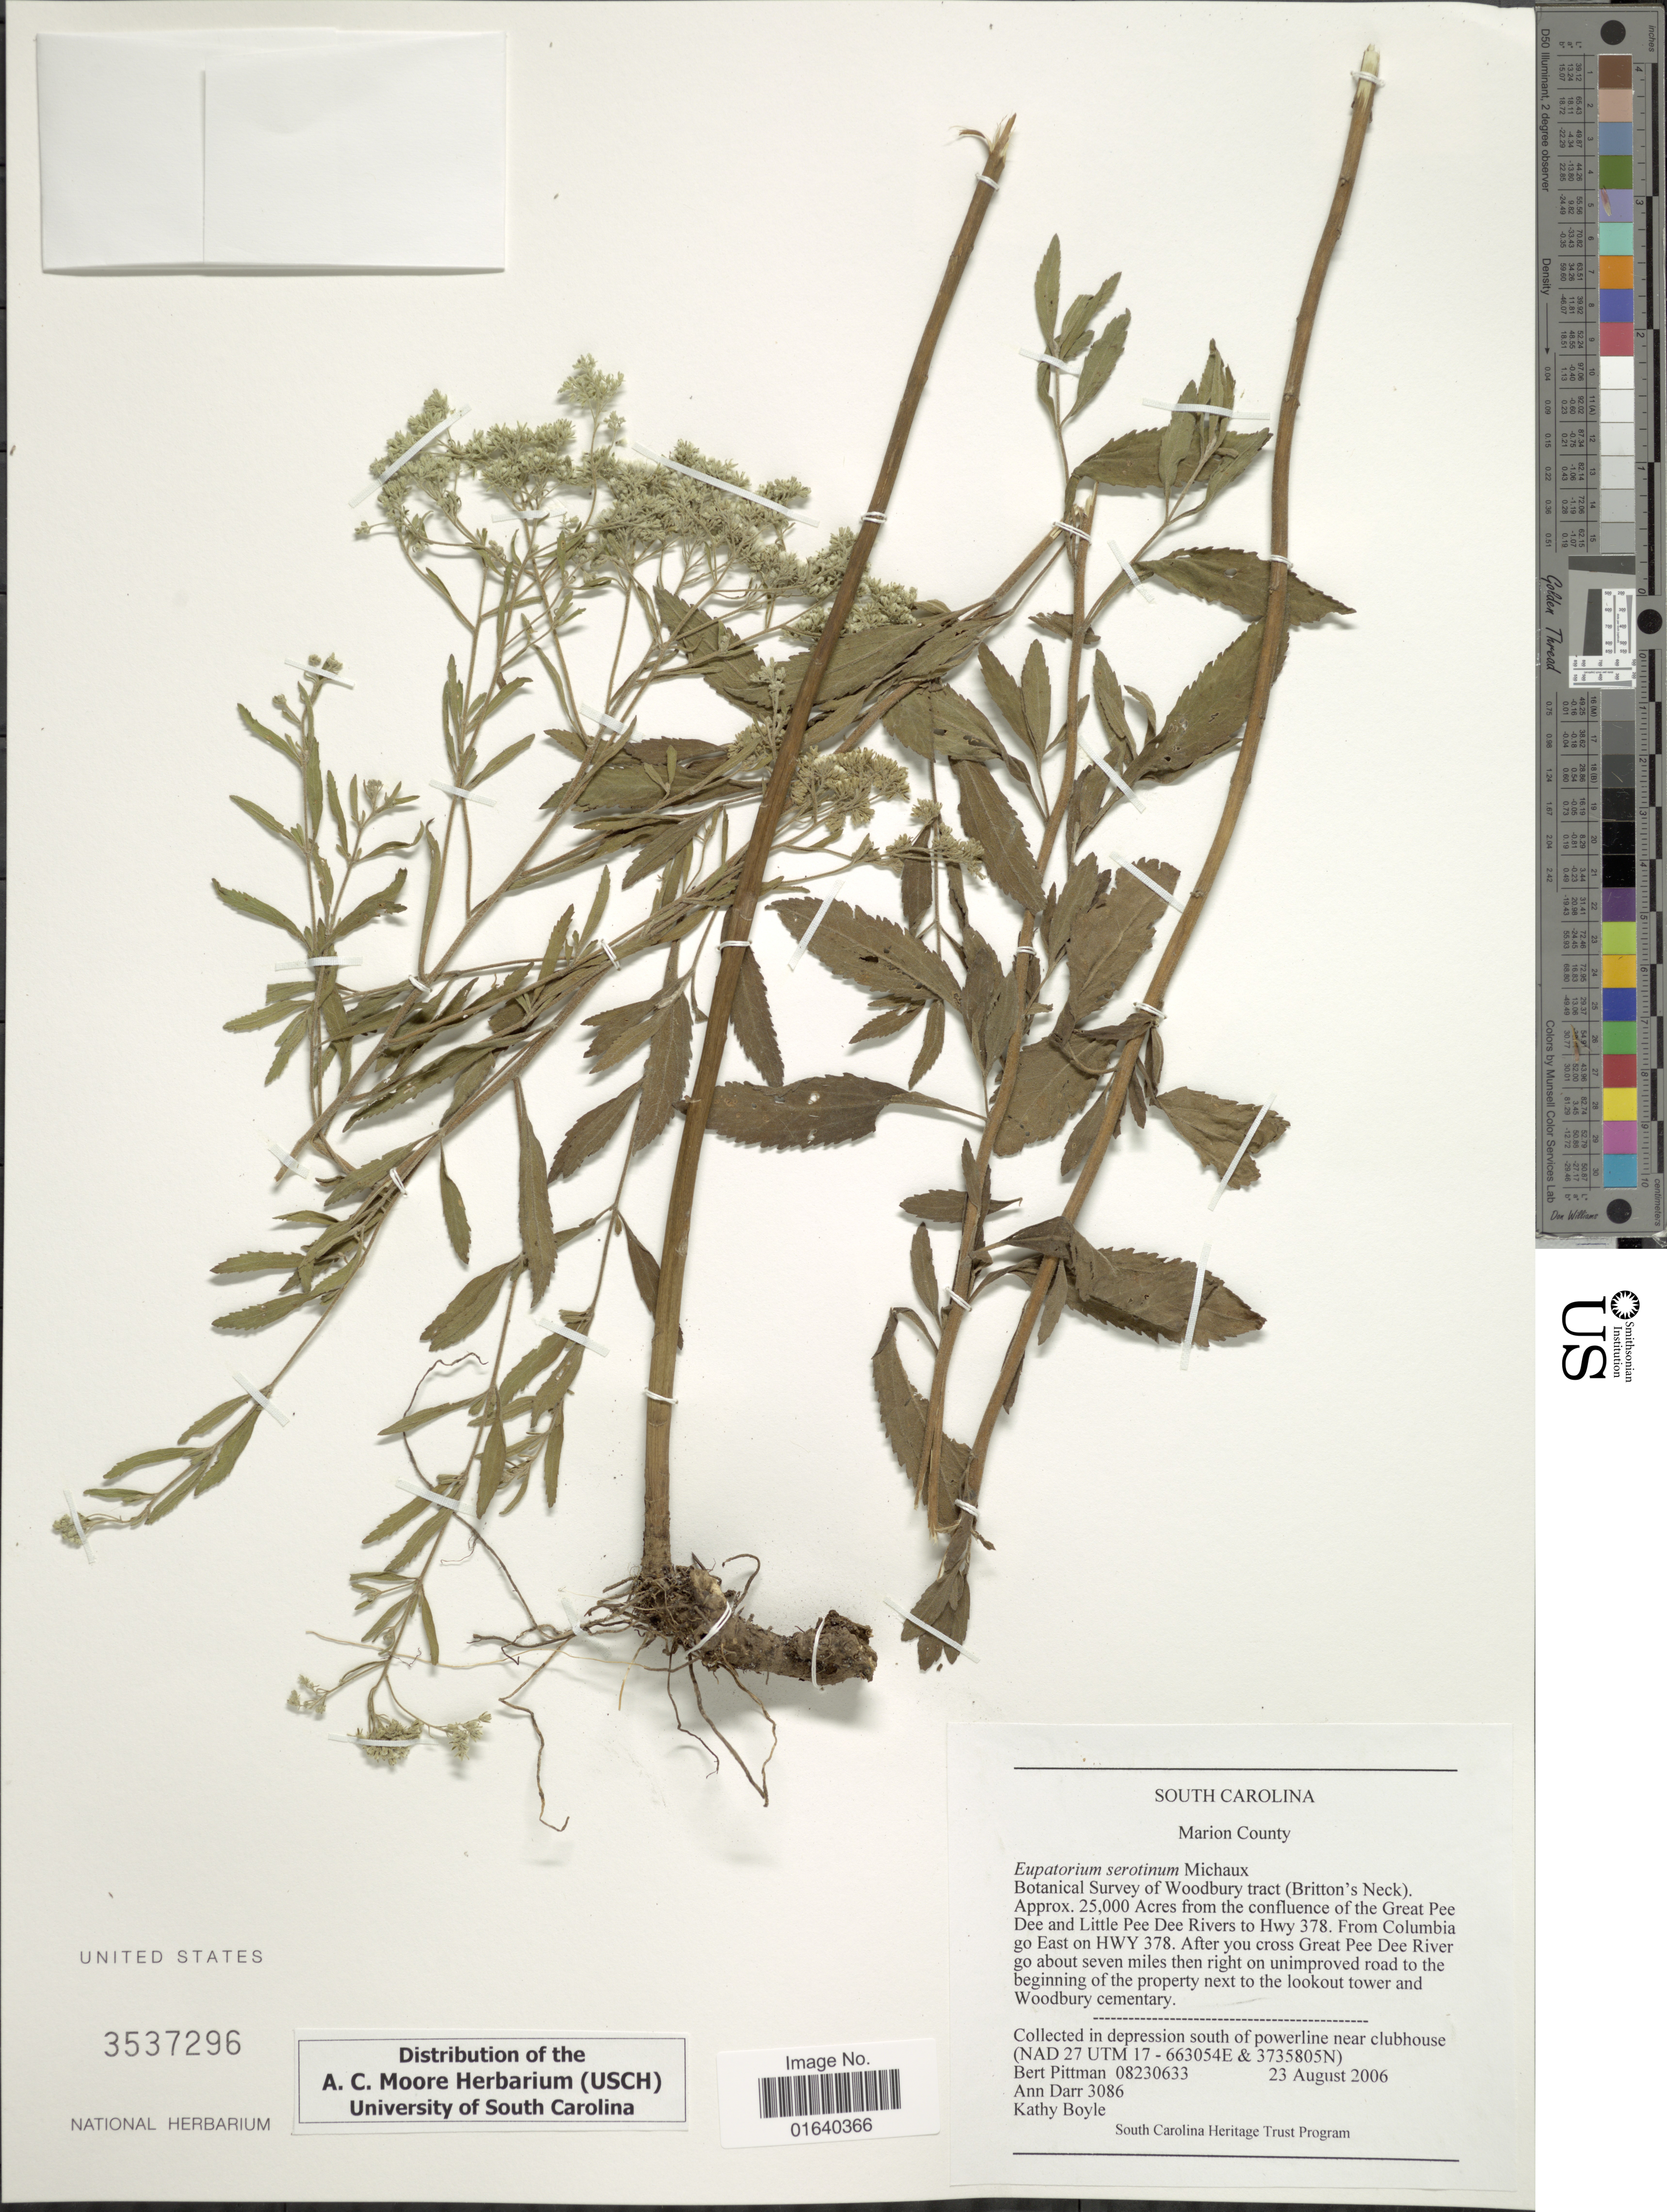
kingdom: Plantae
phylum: Tracheophyta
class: Magnoliopsida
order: Asterales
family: Asteraceae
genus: Eupatorium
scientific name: Eupatorium serotinum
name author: Michx.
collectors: B. Pittman, A. Darr & K. Boyle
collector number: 08230633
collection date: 2006-08-23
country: United States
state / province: South Carolina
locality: Marion County, Botanical Survey of Woodbury tract (britton's Neck). Approx. 25,000 Acres from the confluence of the Great Pee Dee and Little Pee Dee Rivers to Hwy 378. From Columbia go East on HWY 378. After you cross Great Pee Dee River go about seven miles then right on unimproved road to the beginning of the property next to the lookout tower and Woodbury cemetery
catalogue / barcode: US 3537296